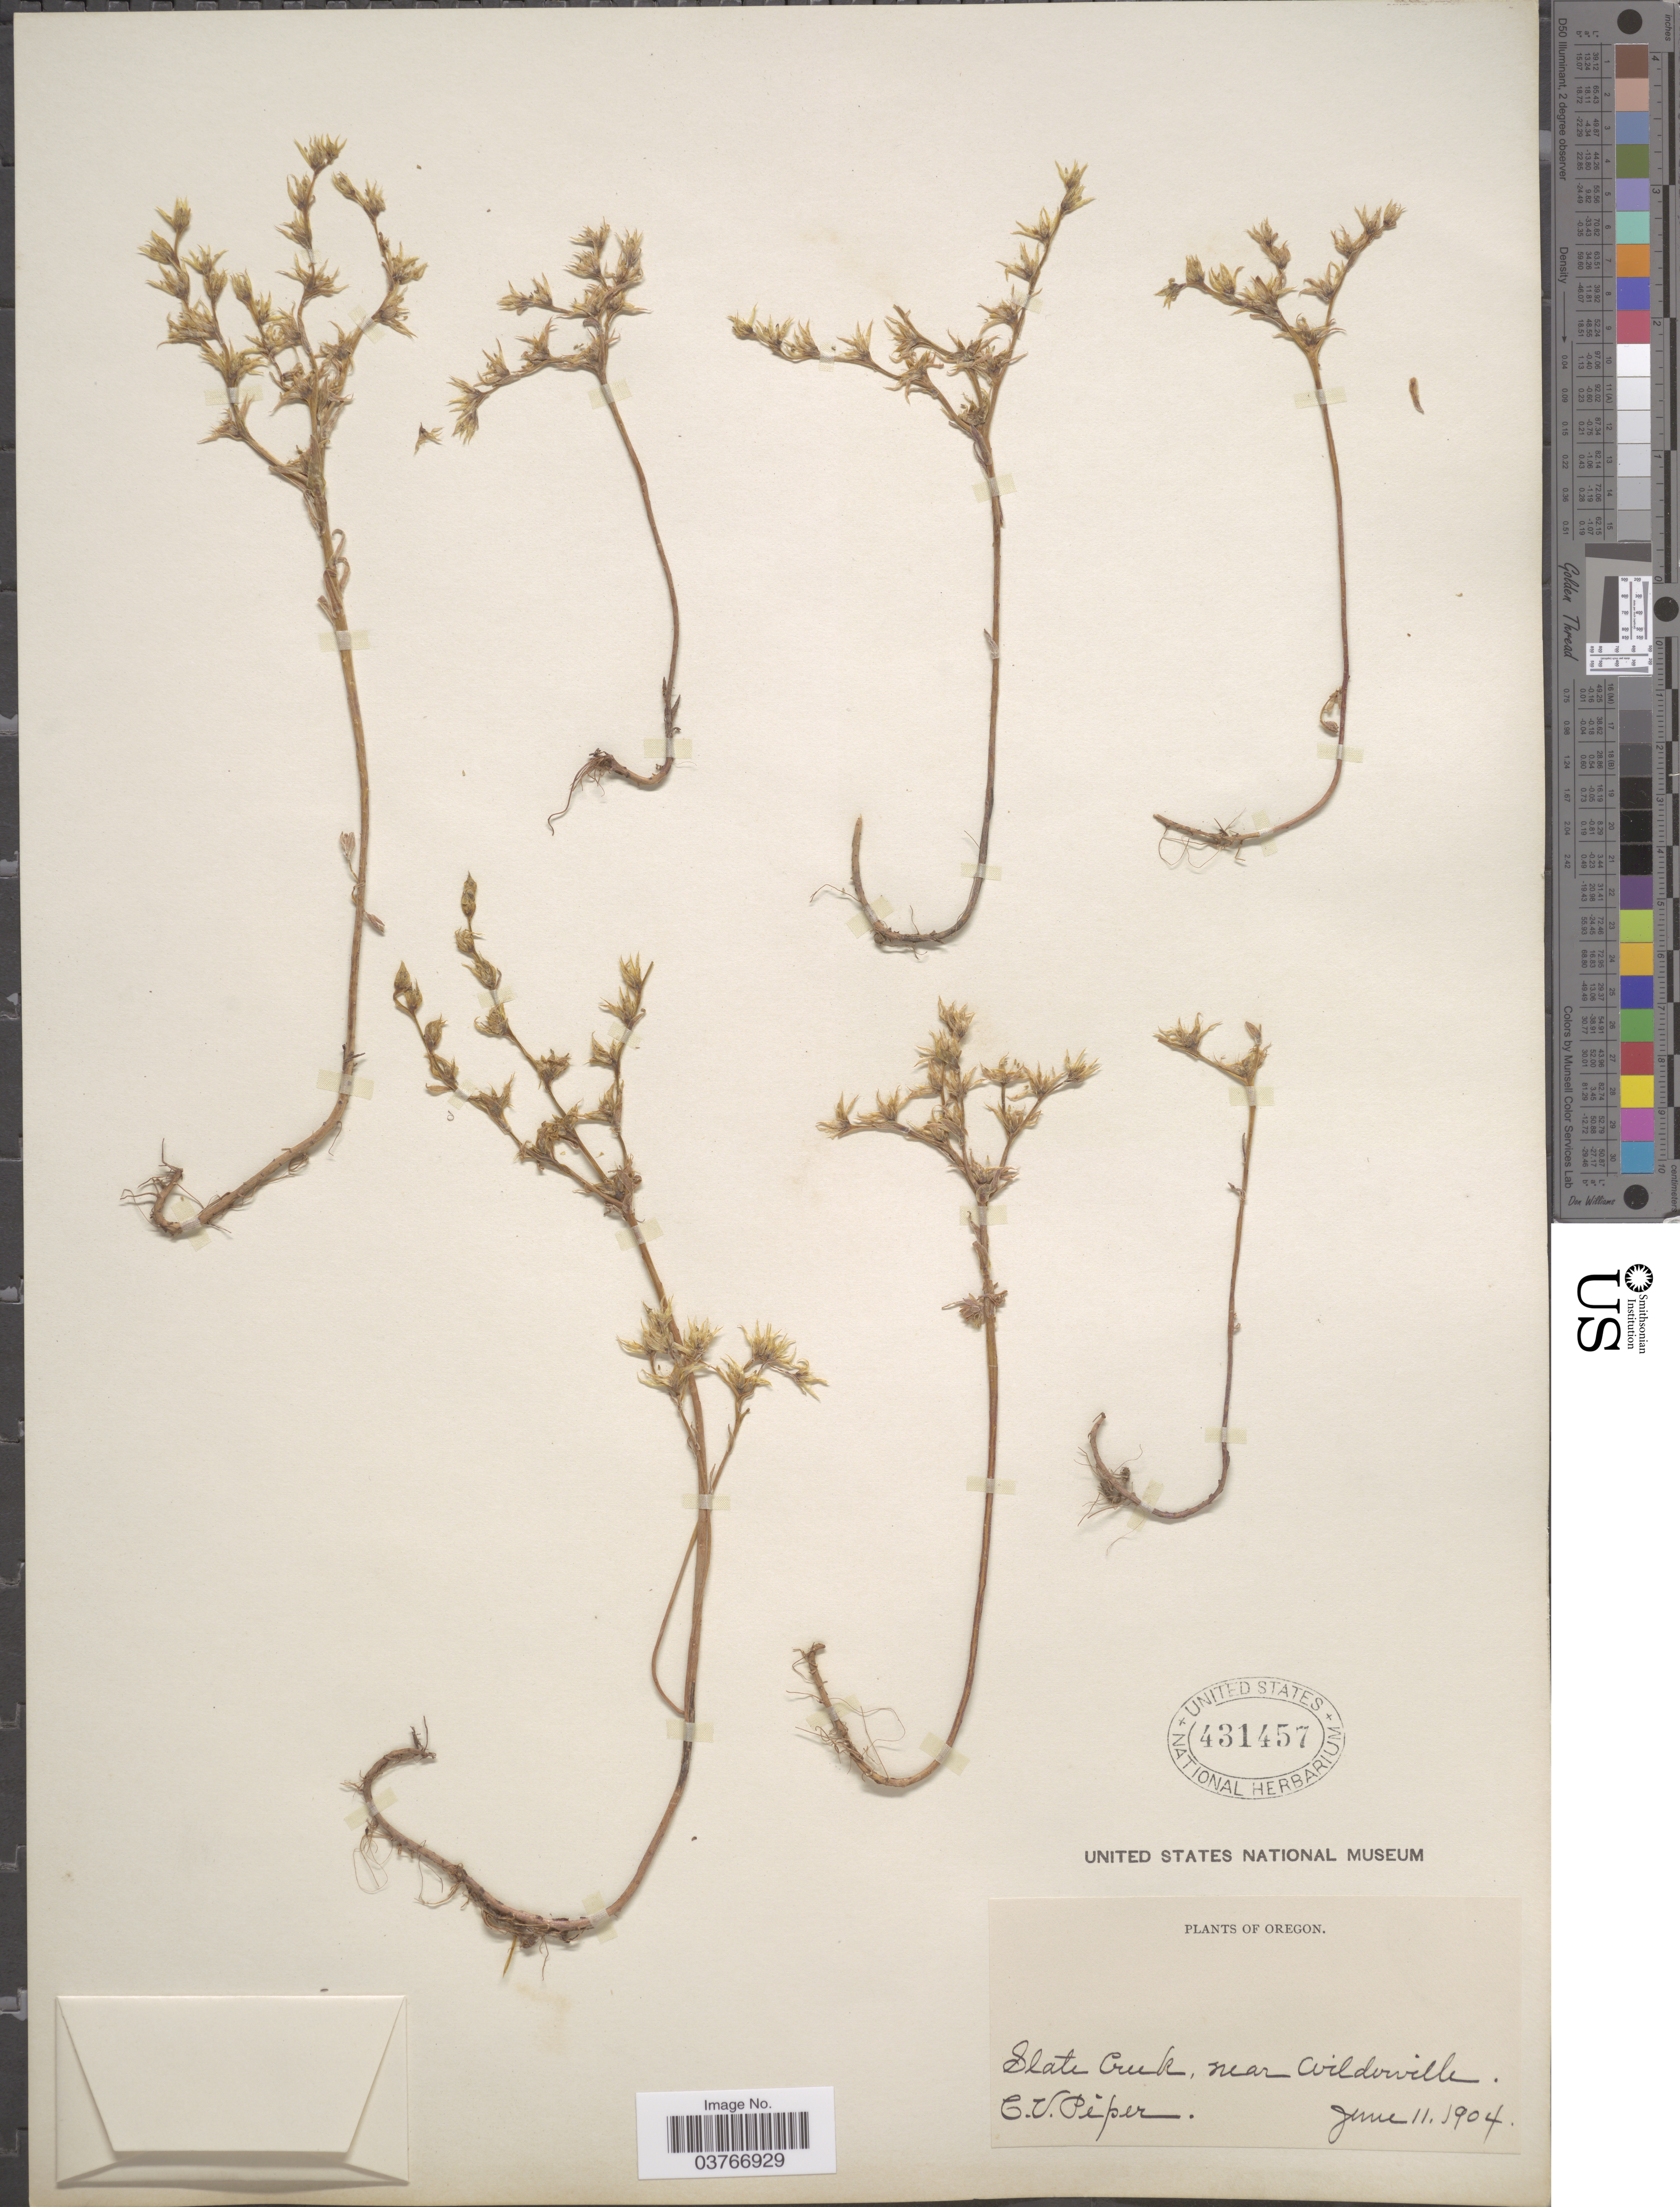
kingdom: Plantae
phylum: Tracheophyta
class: Magnoliopsida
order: Saxifragales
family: Crassulaceae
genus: Sedum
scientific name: Sedum sp.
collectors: C. V. Piper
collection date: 1904-06-11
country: United States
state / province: Oregon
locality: Slate Creek, near Wilderville.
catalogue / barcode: US 431457